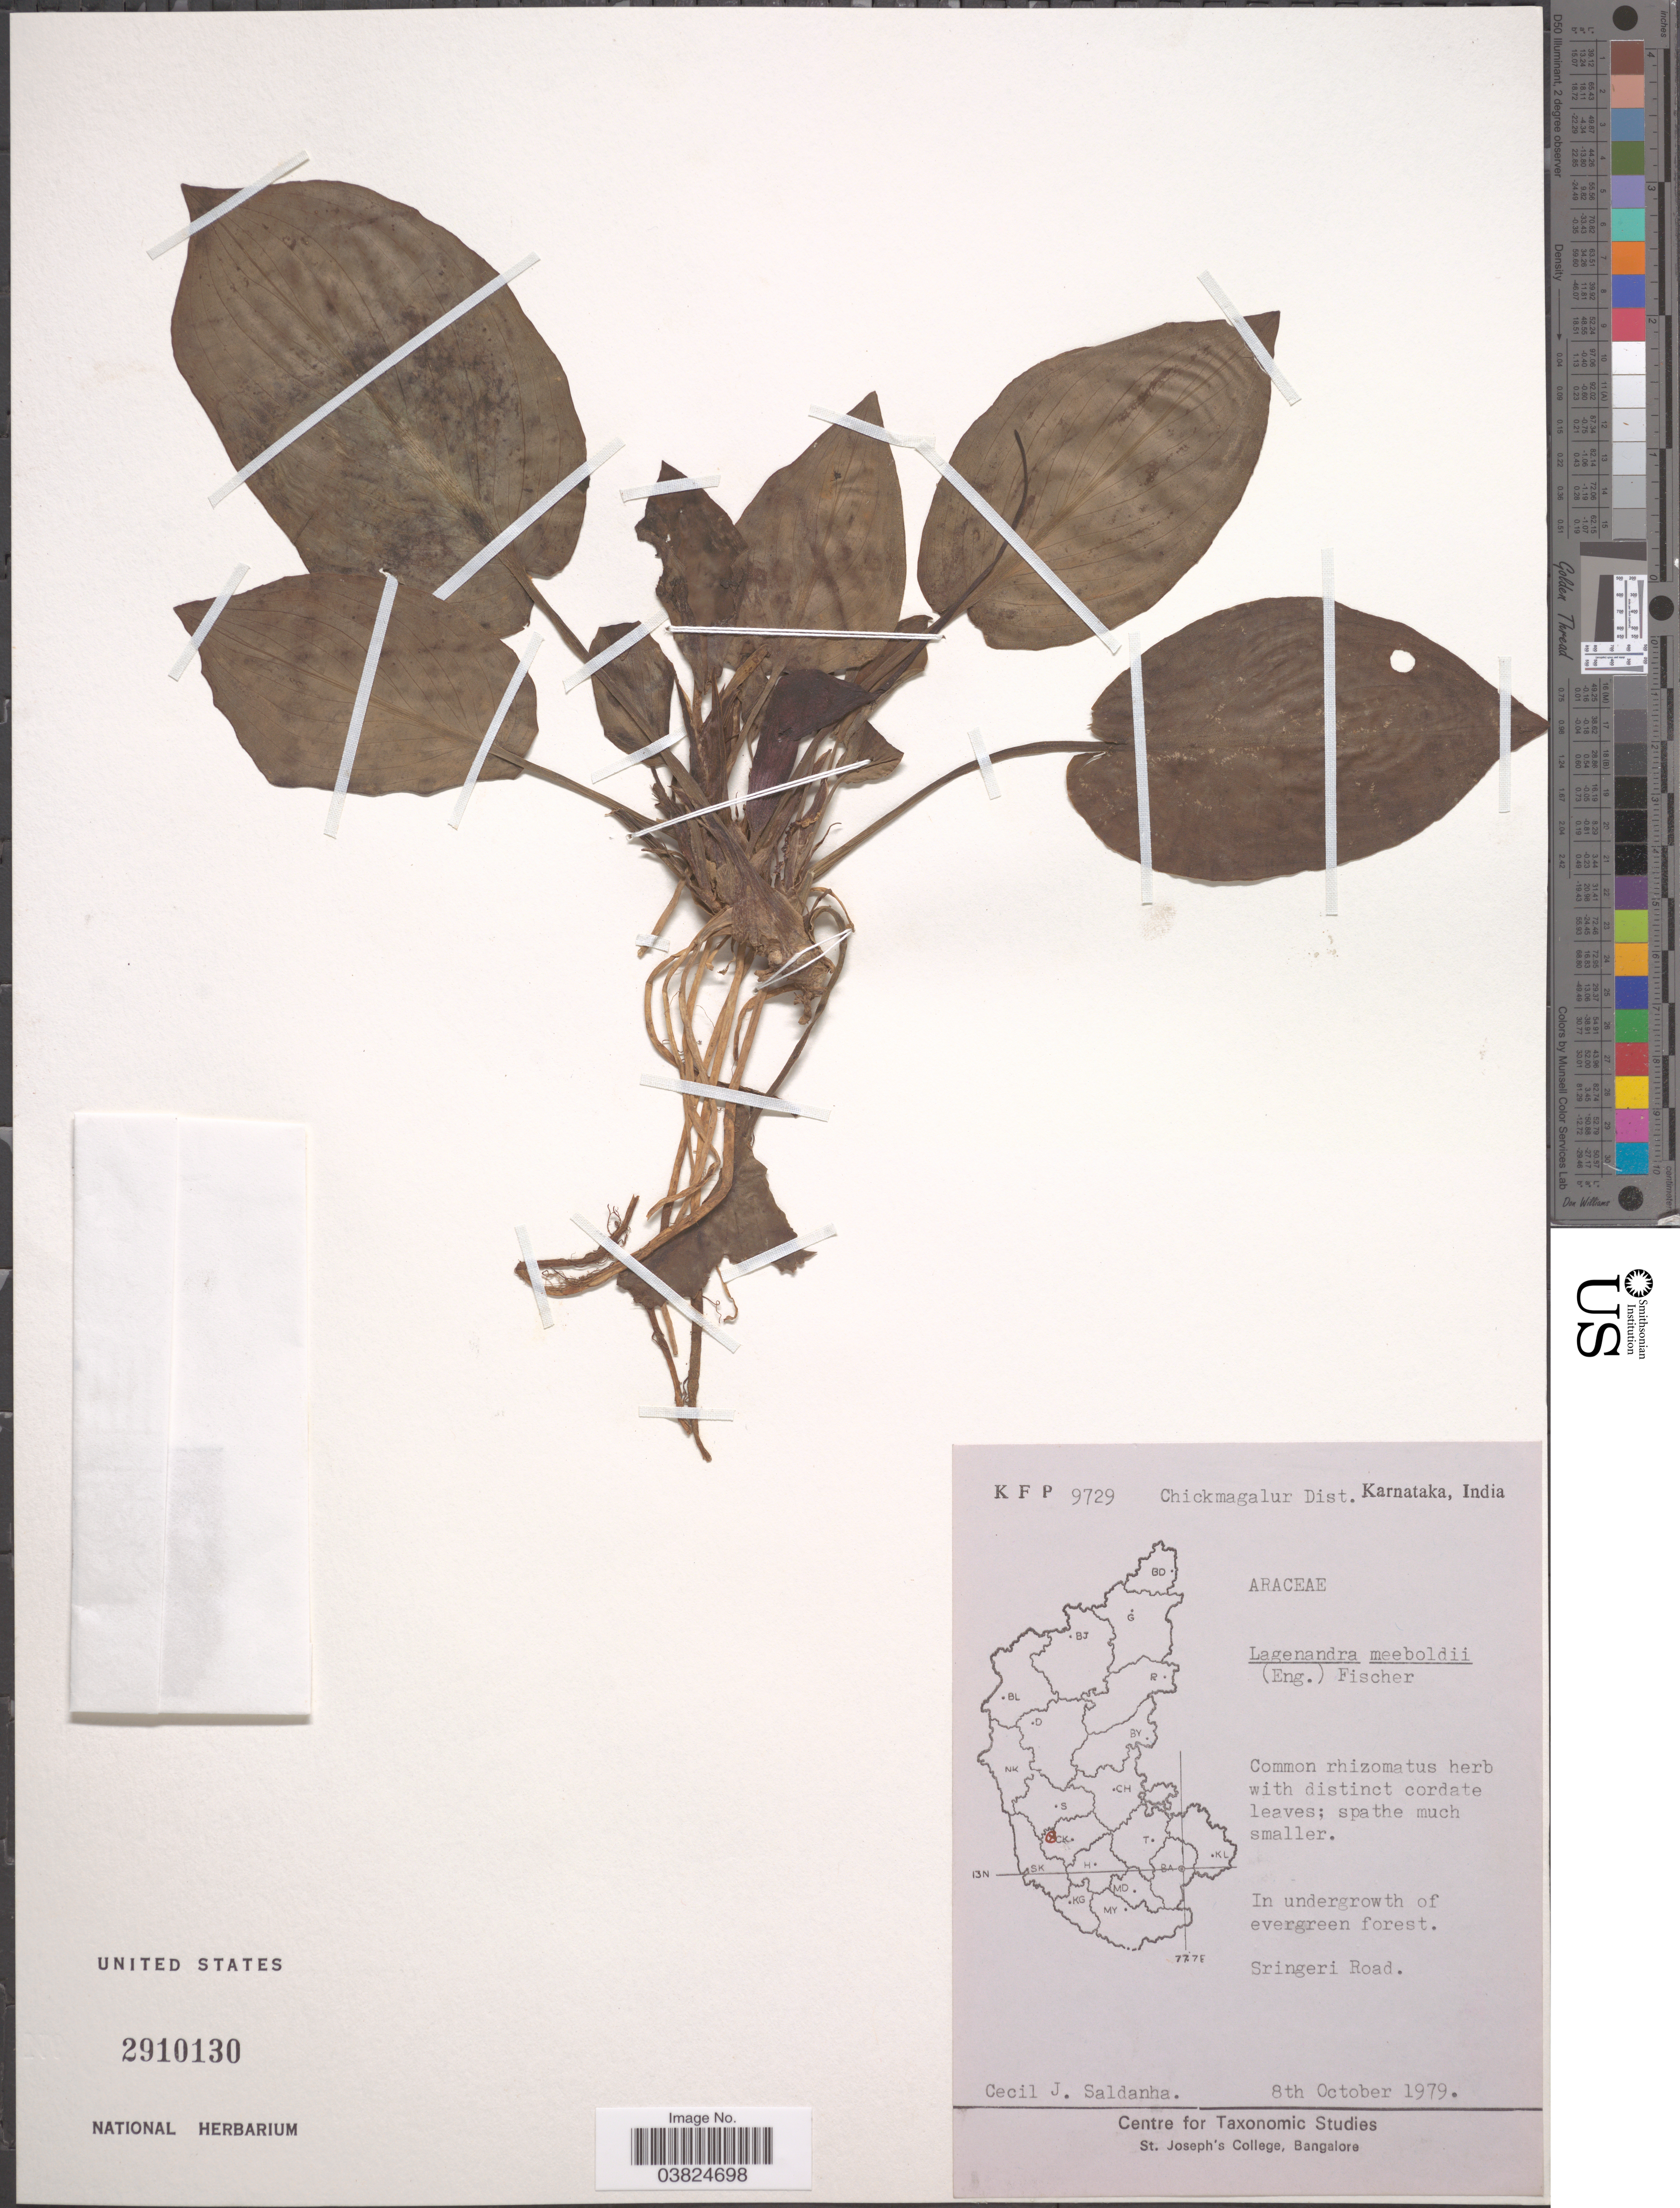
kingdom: Plantae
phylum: Tracheophyta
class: Liliopsida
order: Alismatales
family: Araceae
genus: Lagenandra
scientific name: Lagenandra meeboldii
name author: (Engl.) C.E.C. Fisch.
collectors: C. J. Saldanha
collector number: KFP9729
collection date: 1979-10-08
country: India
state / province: Karnataka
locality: Chickmagalur Dist., Sringeri Road.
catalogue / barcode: US 2910130